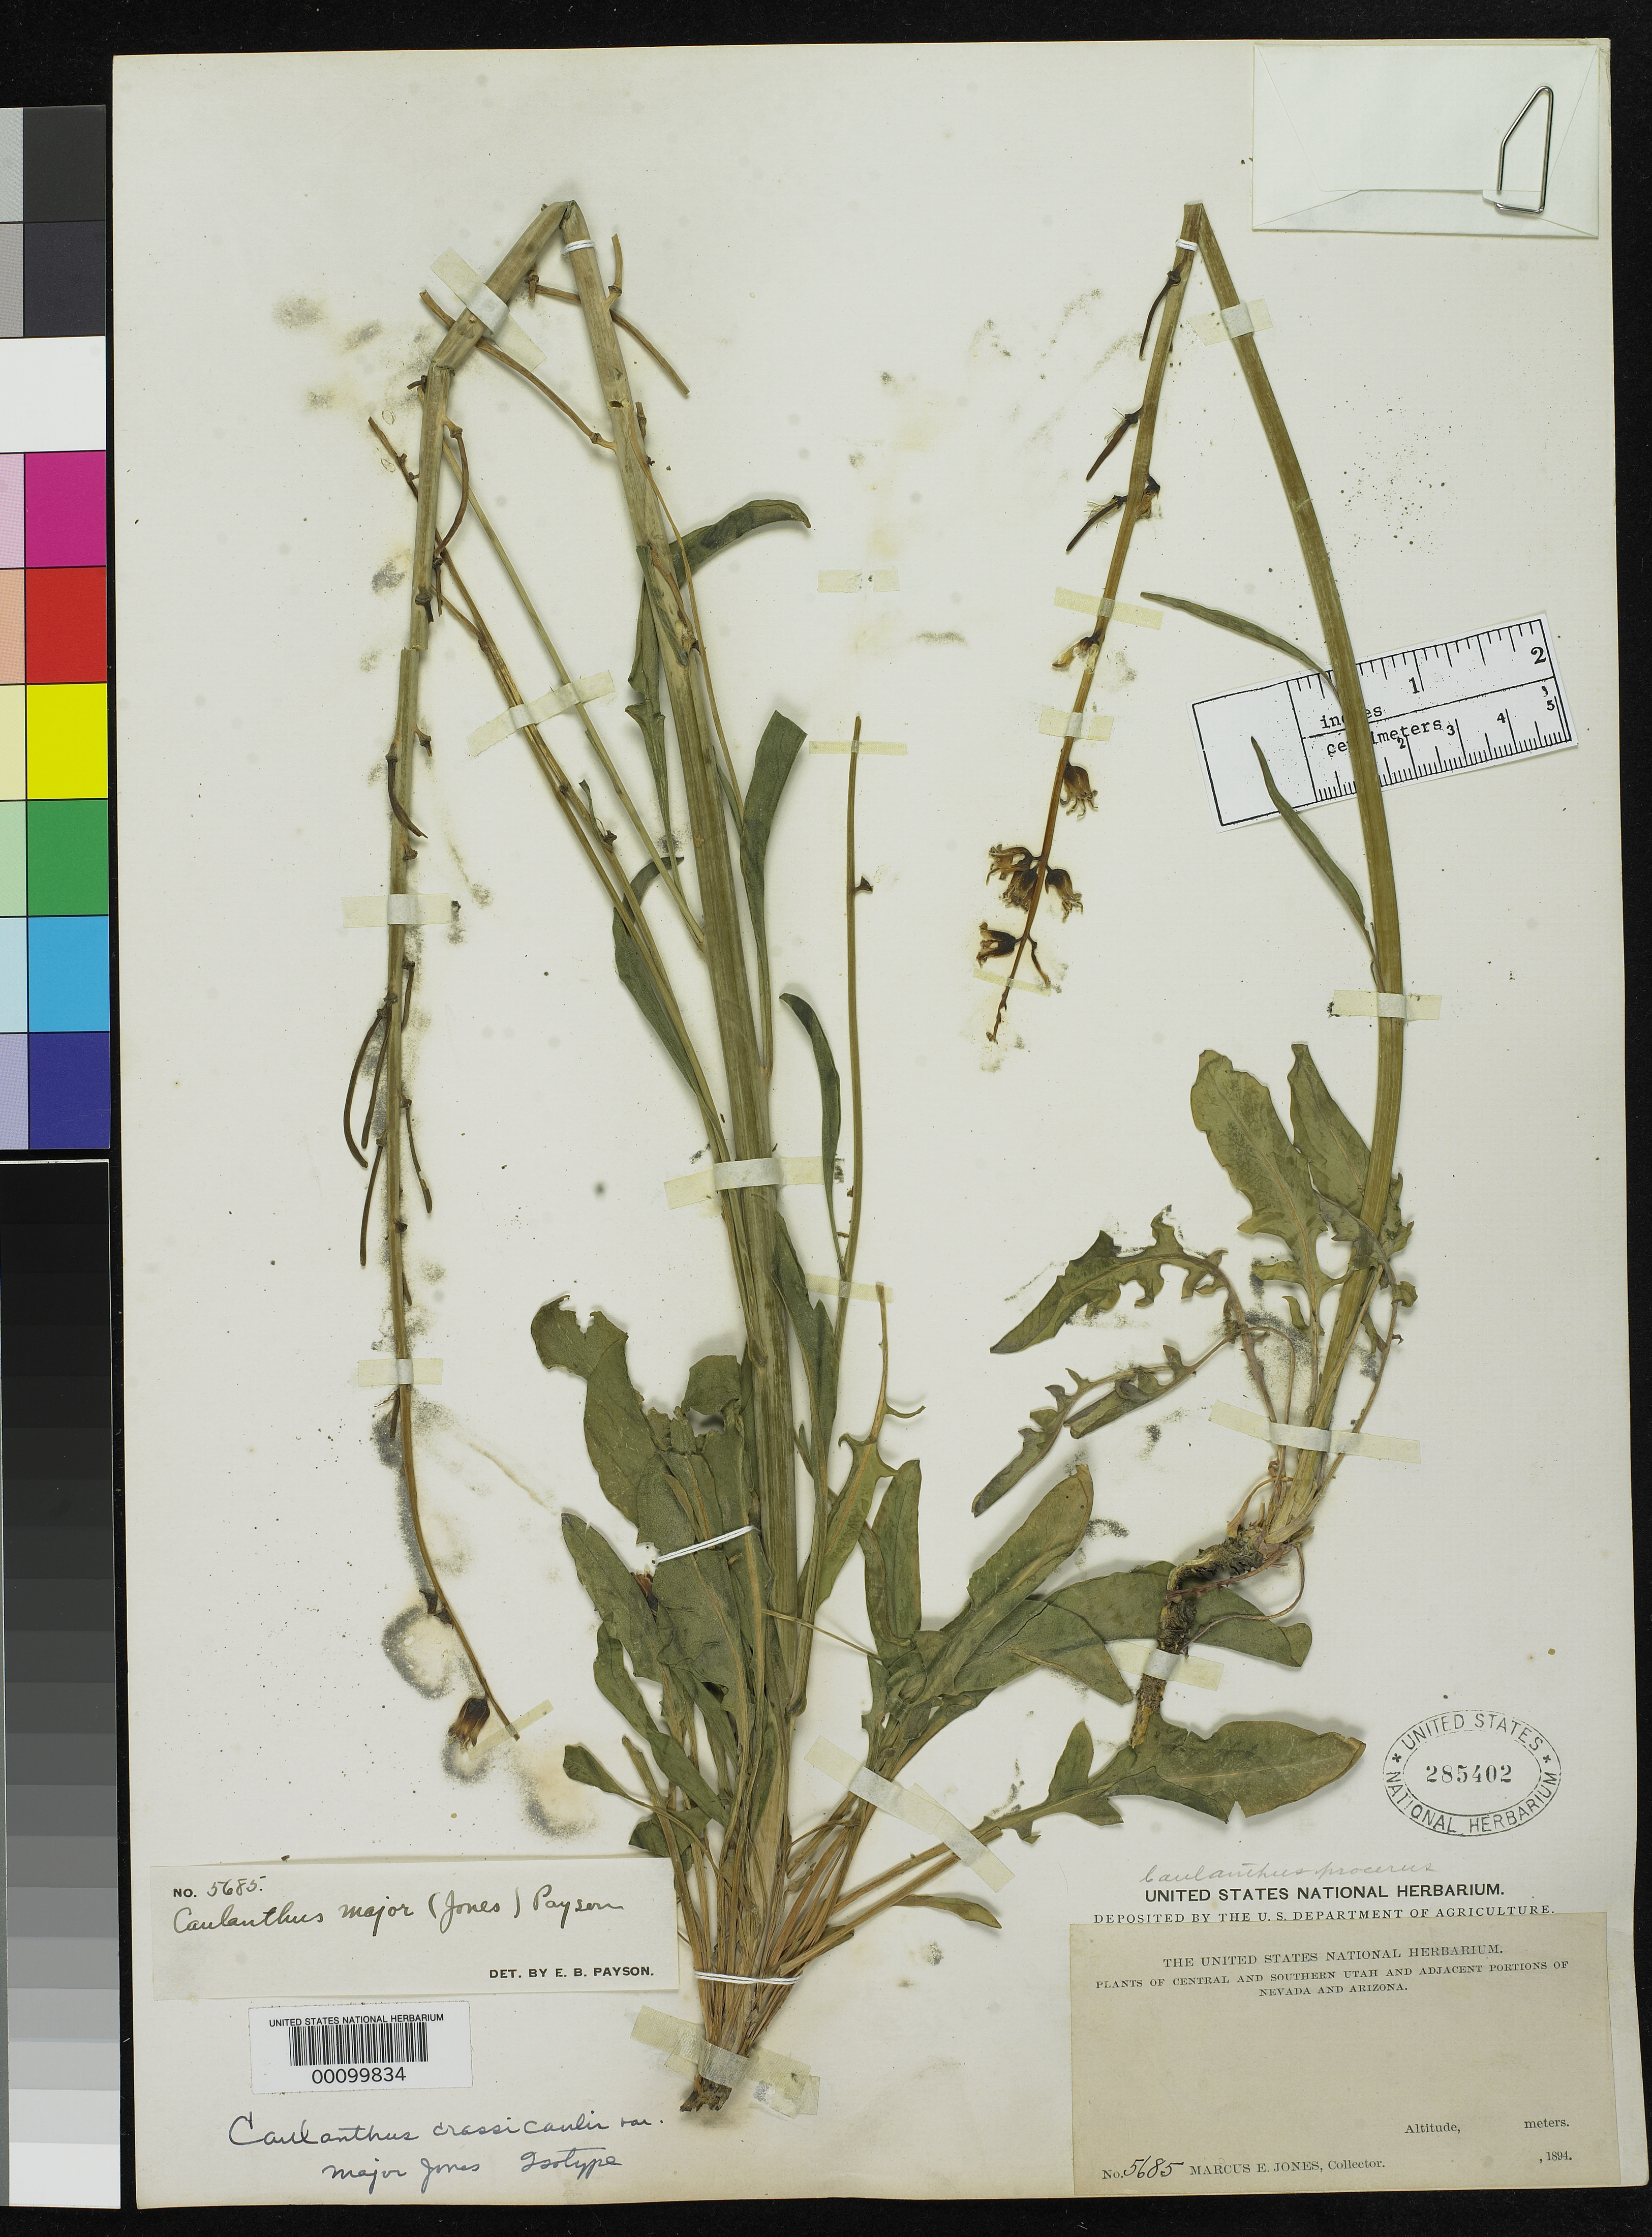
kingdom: Plantae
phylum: Tracheophyta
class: Magnoliopsida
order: Brassicales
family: Brassicaceae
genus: Caulanthus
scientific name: Caulanthus crassicaulis var. major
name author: M.E. Jones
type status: Isotype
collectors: M. E. Jones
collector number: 5685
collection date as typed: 1894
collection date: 1894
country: United States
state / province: Arizona / Nevada / Utah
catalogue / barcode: US 285402